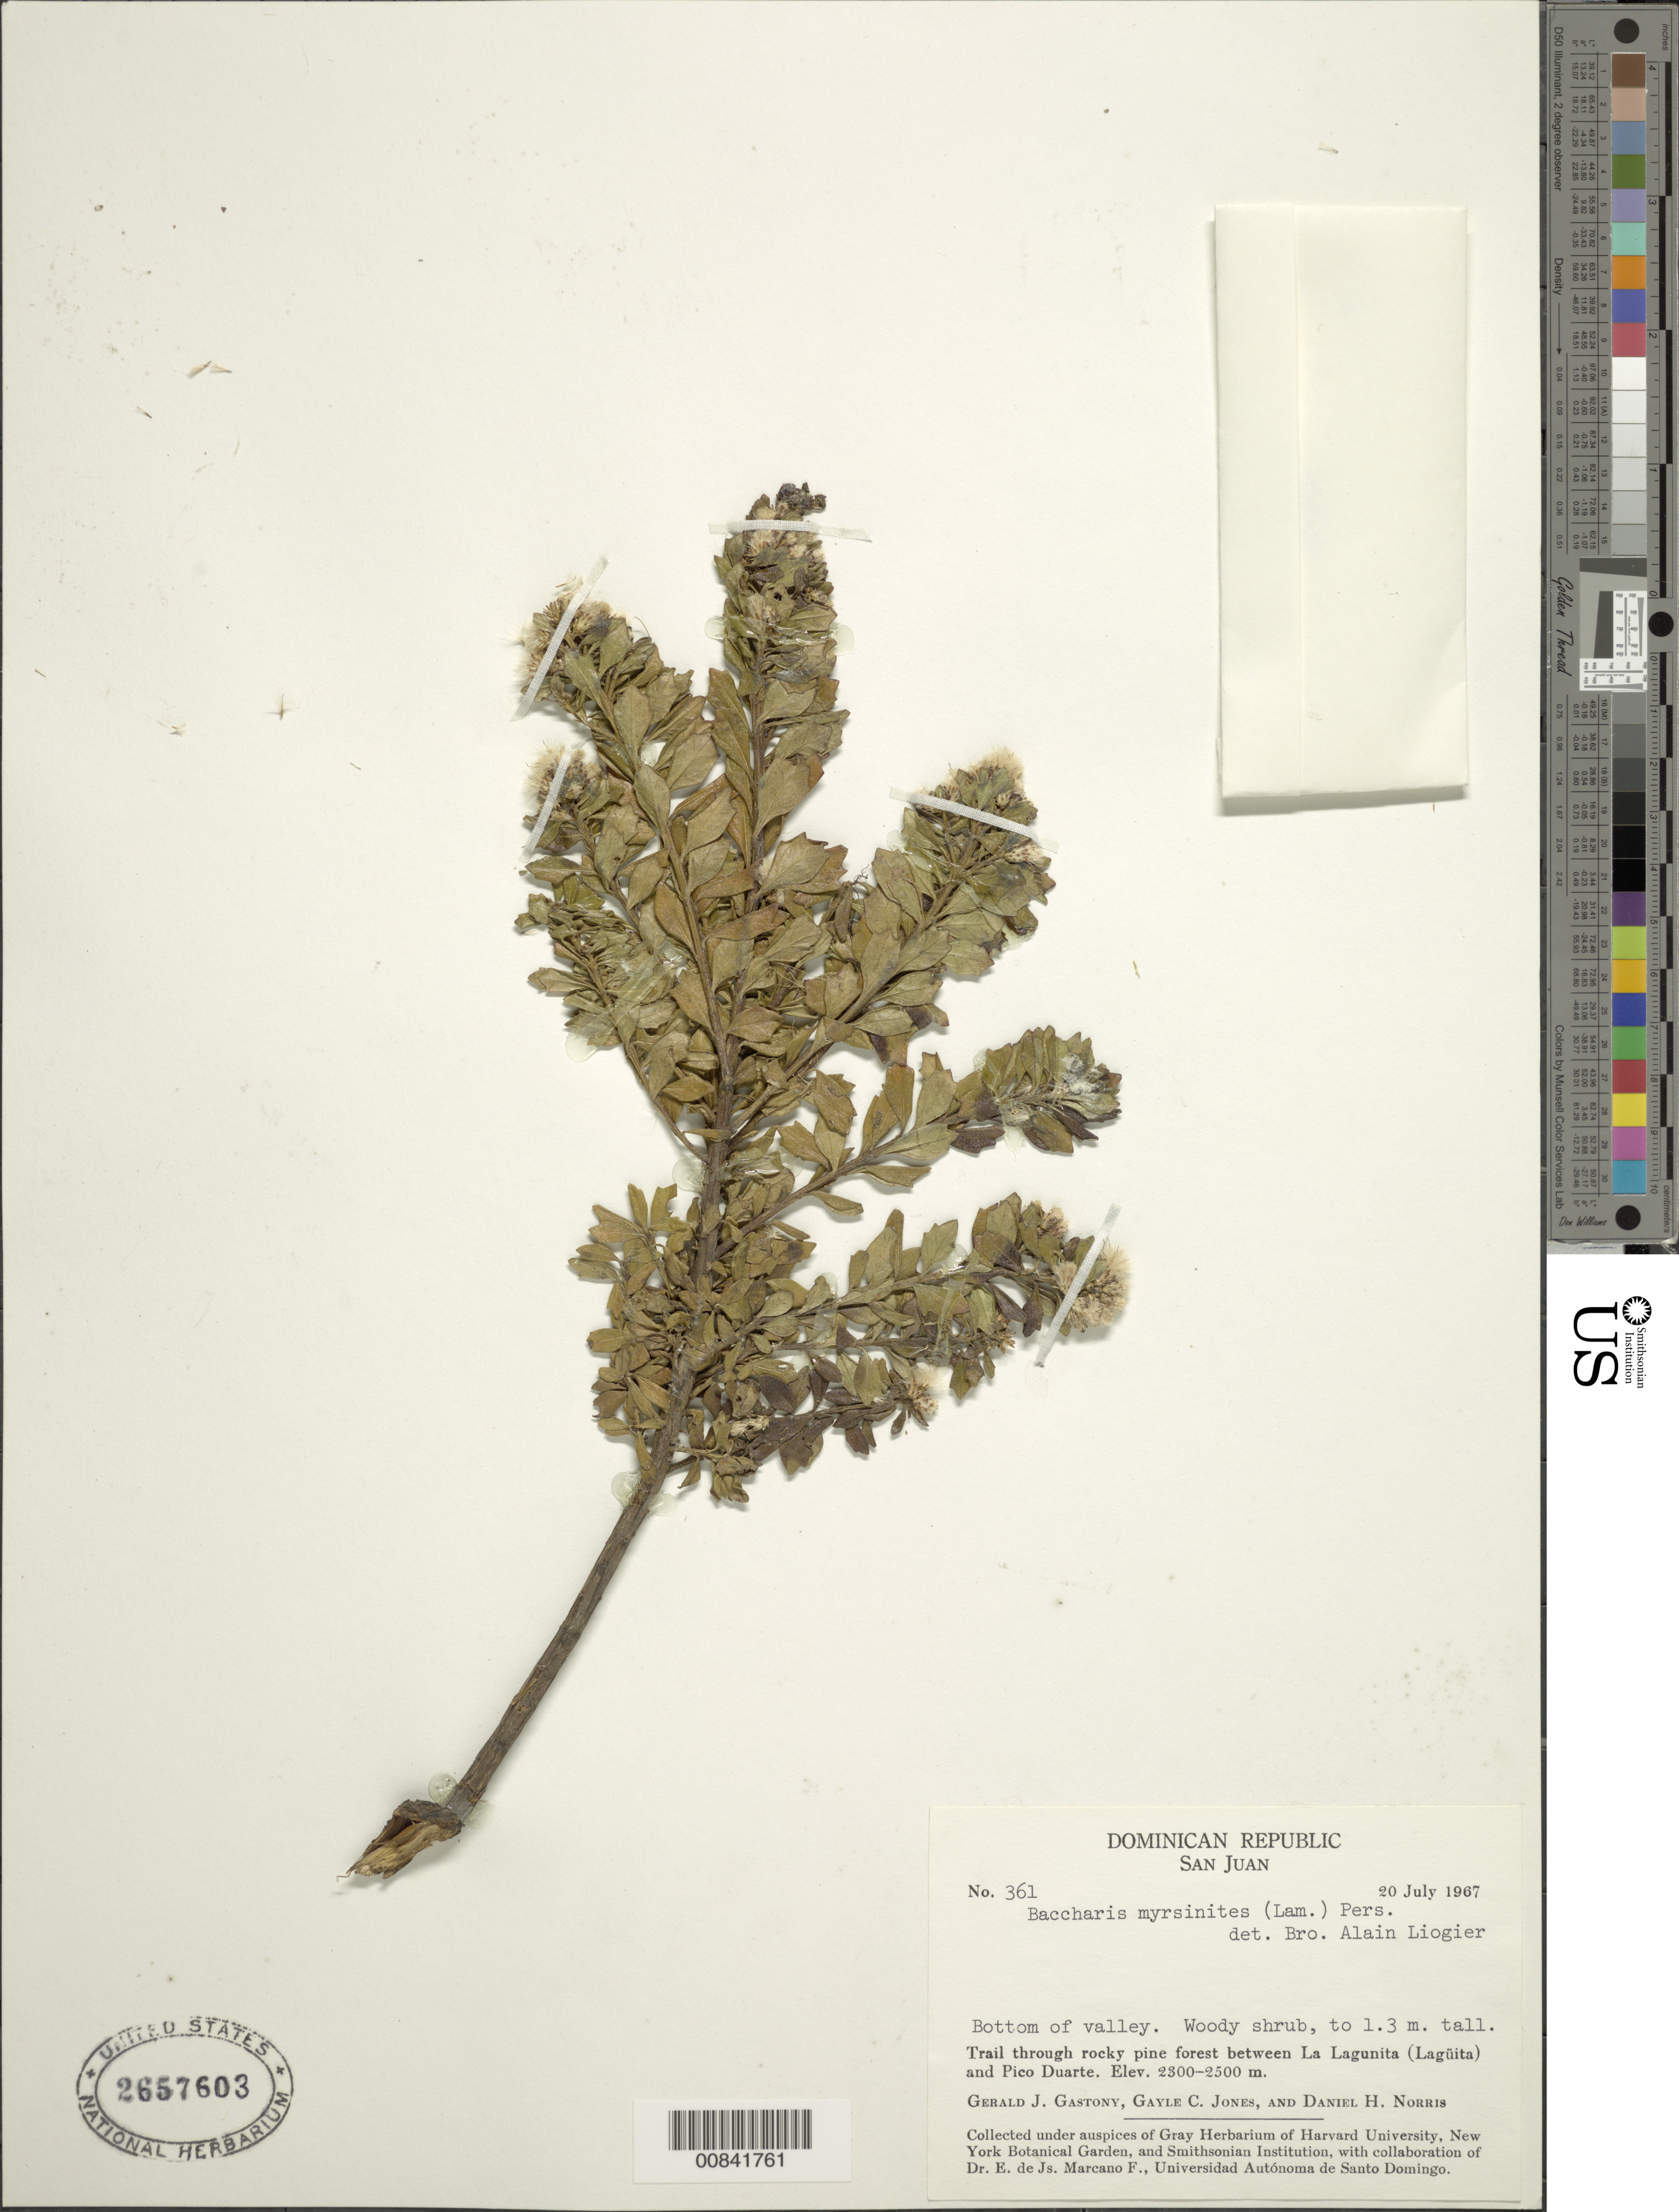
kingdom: Plantae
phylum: Tracheophyta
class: Magnoliopsida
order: Asterales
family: Asteraceae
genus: Baccharis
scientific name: Baccharis myrsinites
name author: Pers.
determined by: Liogier, Alain H.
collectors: G. Gastony, G. C. Jones & D. H. Norris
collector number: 361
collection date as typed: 20 Jul 1967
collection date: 1967-07-20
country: Dominican Republic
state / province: San Juan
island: Hispaniola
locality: Bottom of valley, trail between La Lagunita (Lagüita) and Pico Duarte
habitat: Rocky pine forest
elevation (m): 2300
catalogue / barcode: US 2657603